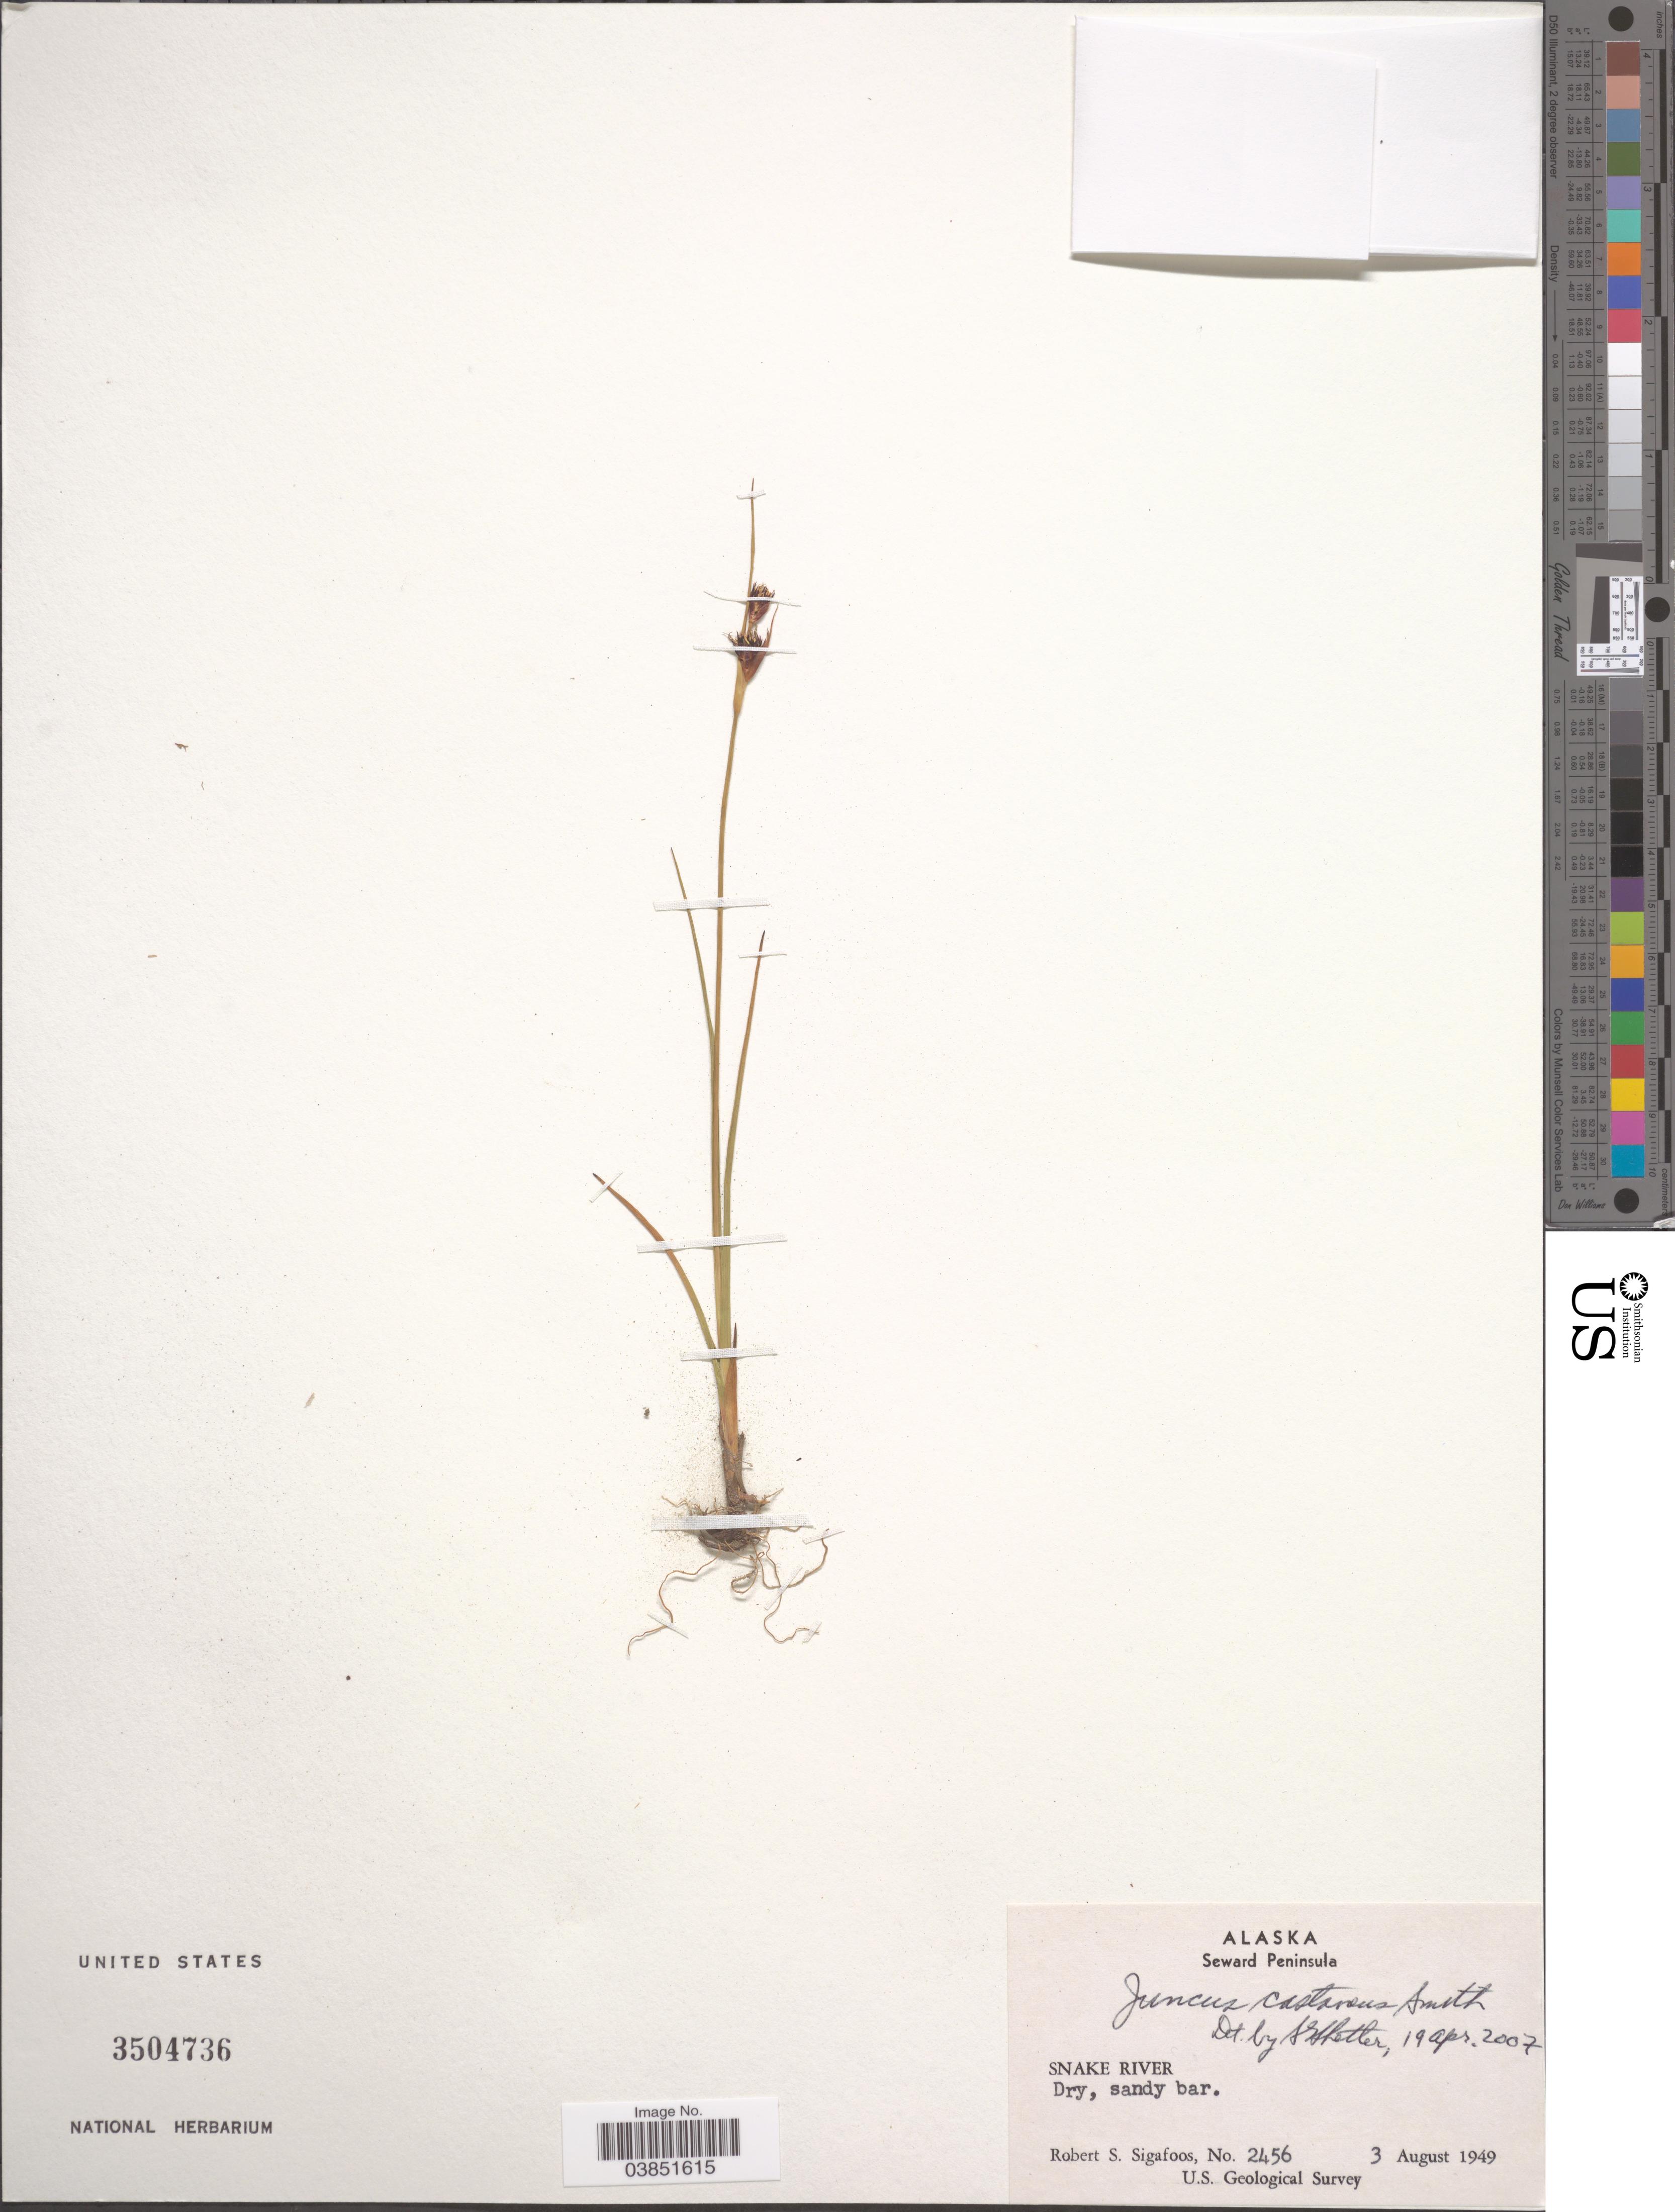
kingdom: Plantae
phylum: Tracheophyta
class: Liliopsida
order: Poales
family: Juncaceae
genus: Juncus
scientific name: Juncus castaneus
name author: Sm.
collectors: R. Sigafoos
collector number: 2456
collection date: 1949-08-03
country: United States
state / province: Alaska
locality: Seward Peninsula. Snake River.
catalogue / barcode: US 3504736